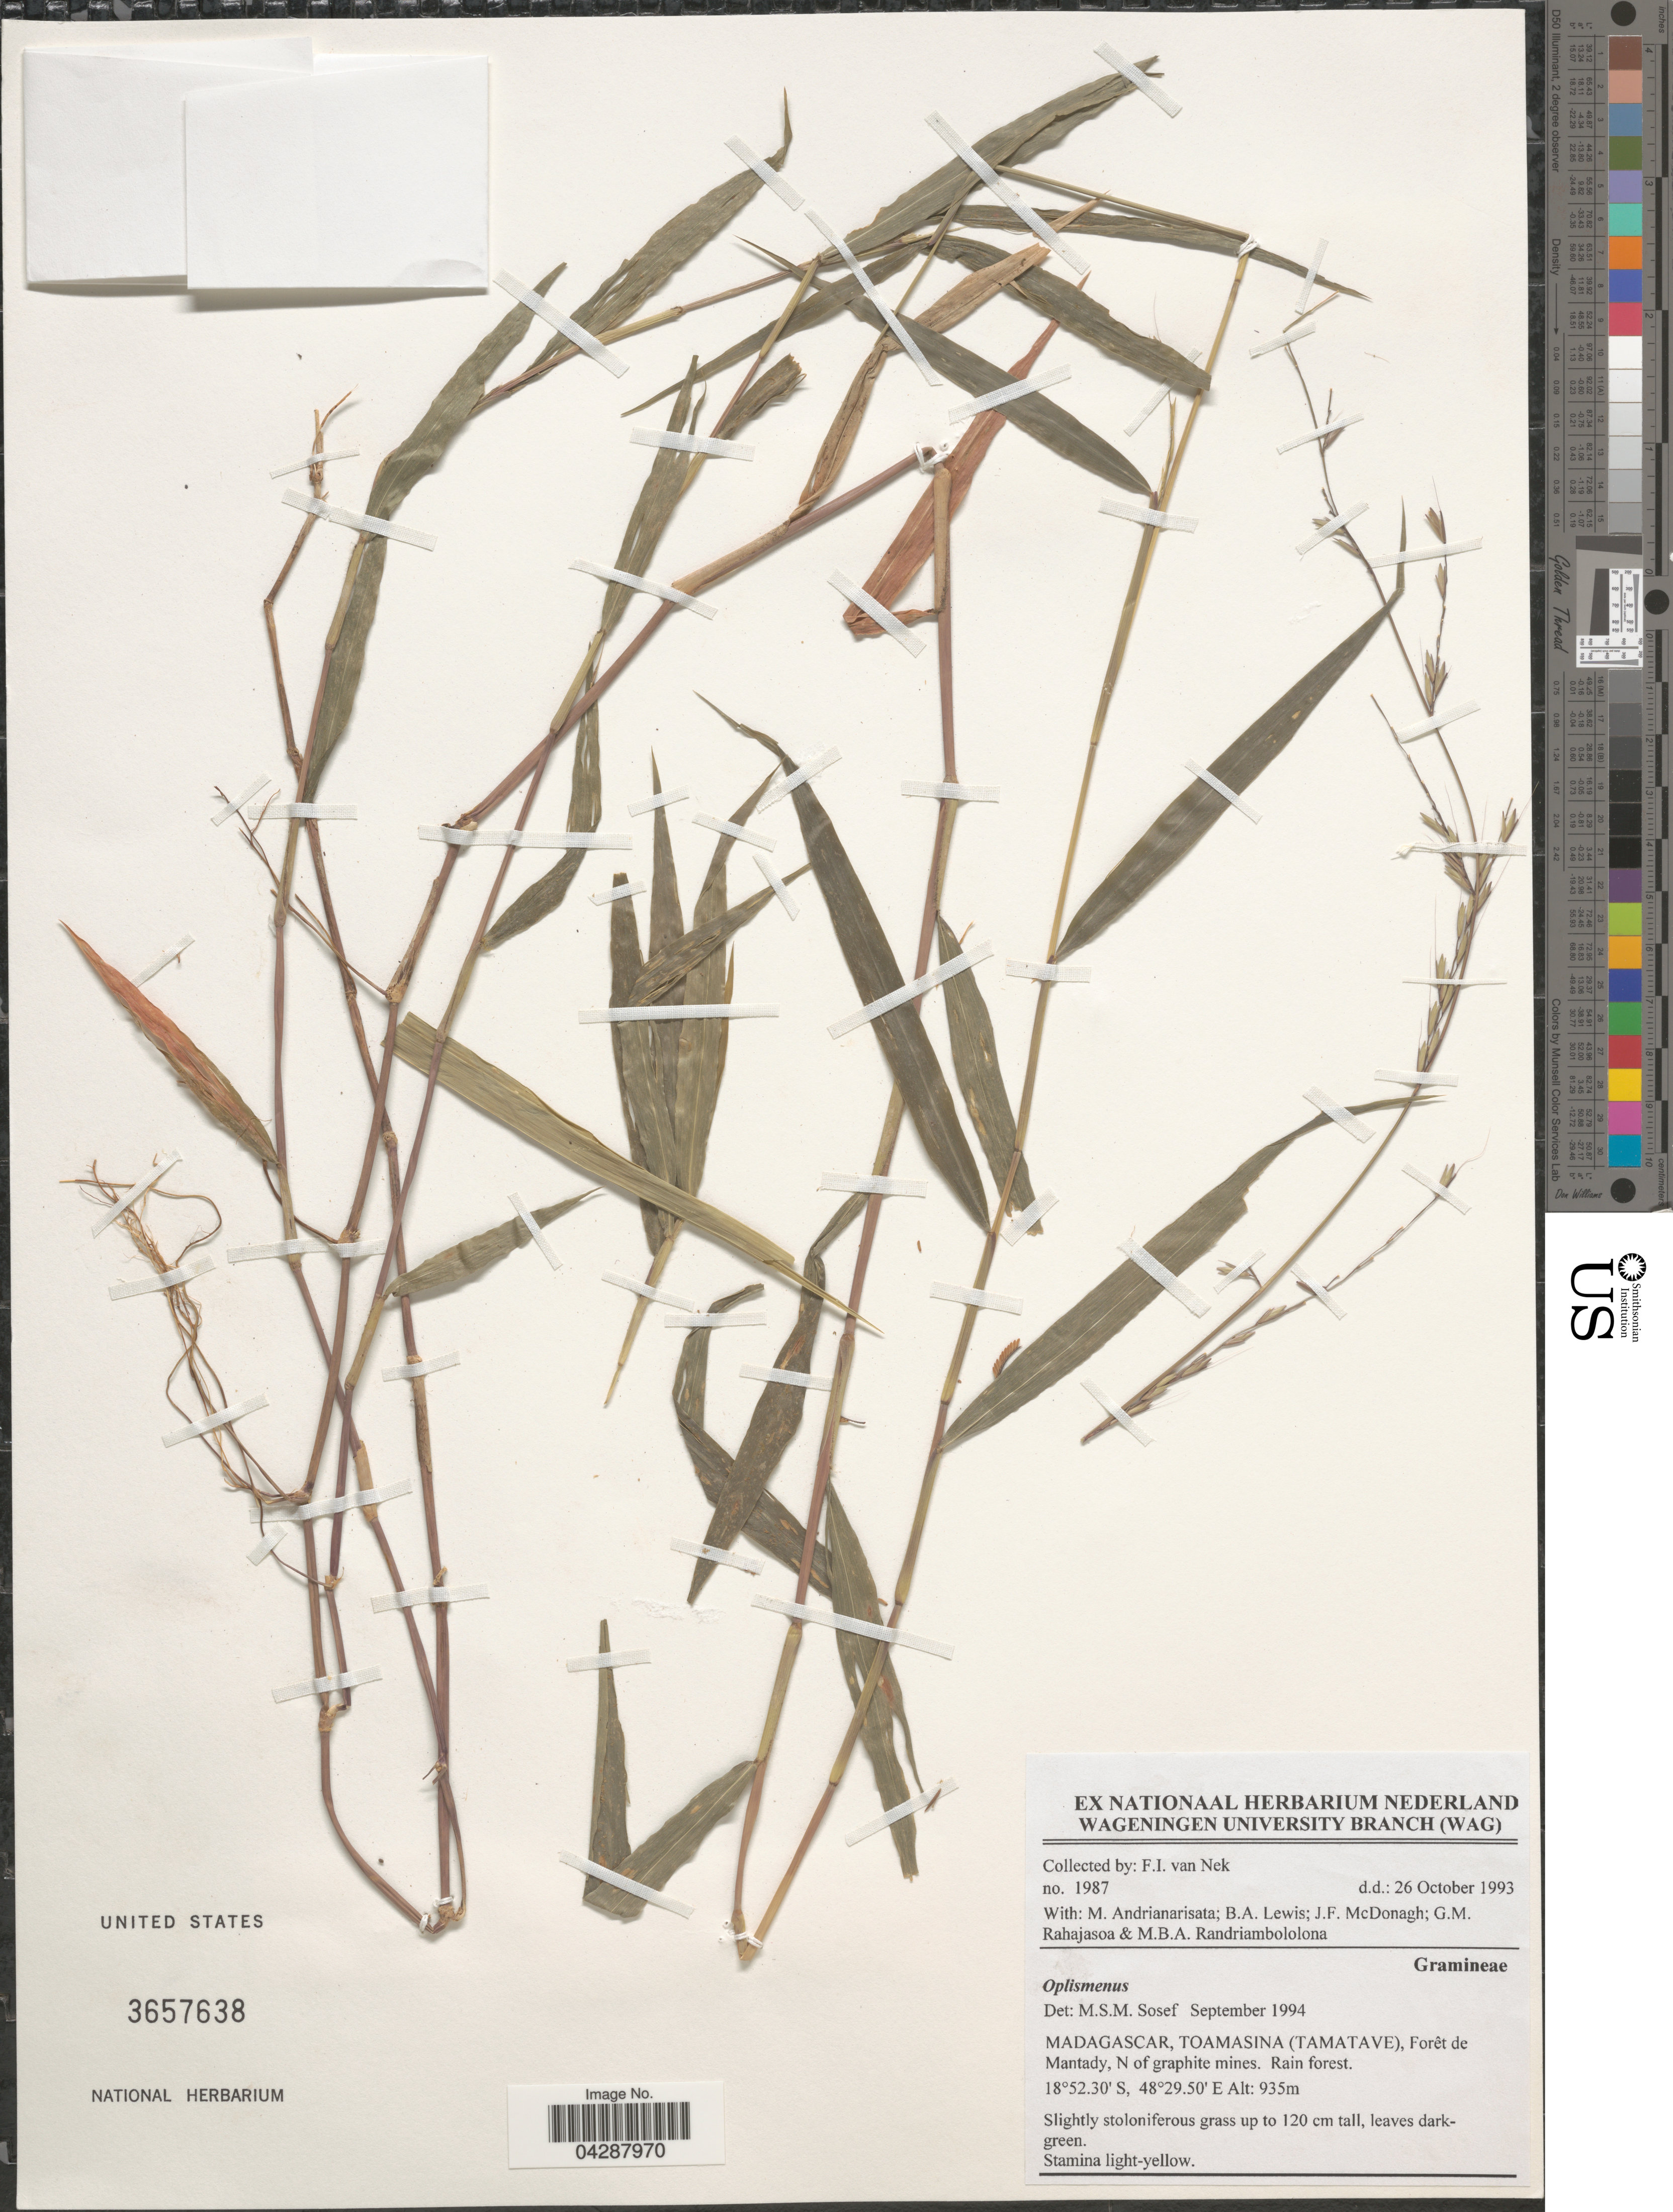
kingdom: Plantae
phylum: Tracheophyta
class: Liliopsida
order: Poales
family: Poaceae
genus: Oplismenus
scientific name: Oplismenus sp.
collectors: F. van Nek, M. Andrianarisata, B. A. Lewis, J. McDonagh & et al.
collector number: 1987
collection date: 1993-10-26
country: Madagascar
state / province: Alaotra Mangoro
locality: Toamasina (Tamatave), Forêt de Mantady, N of graphite mines.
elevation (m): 935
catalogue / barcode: US 3657638